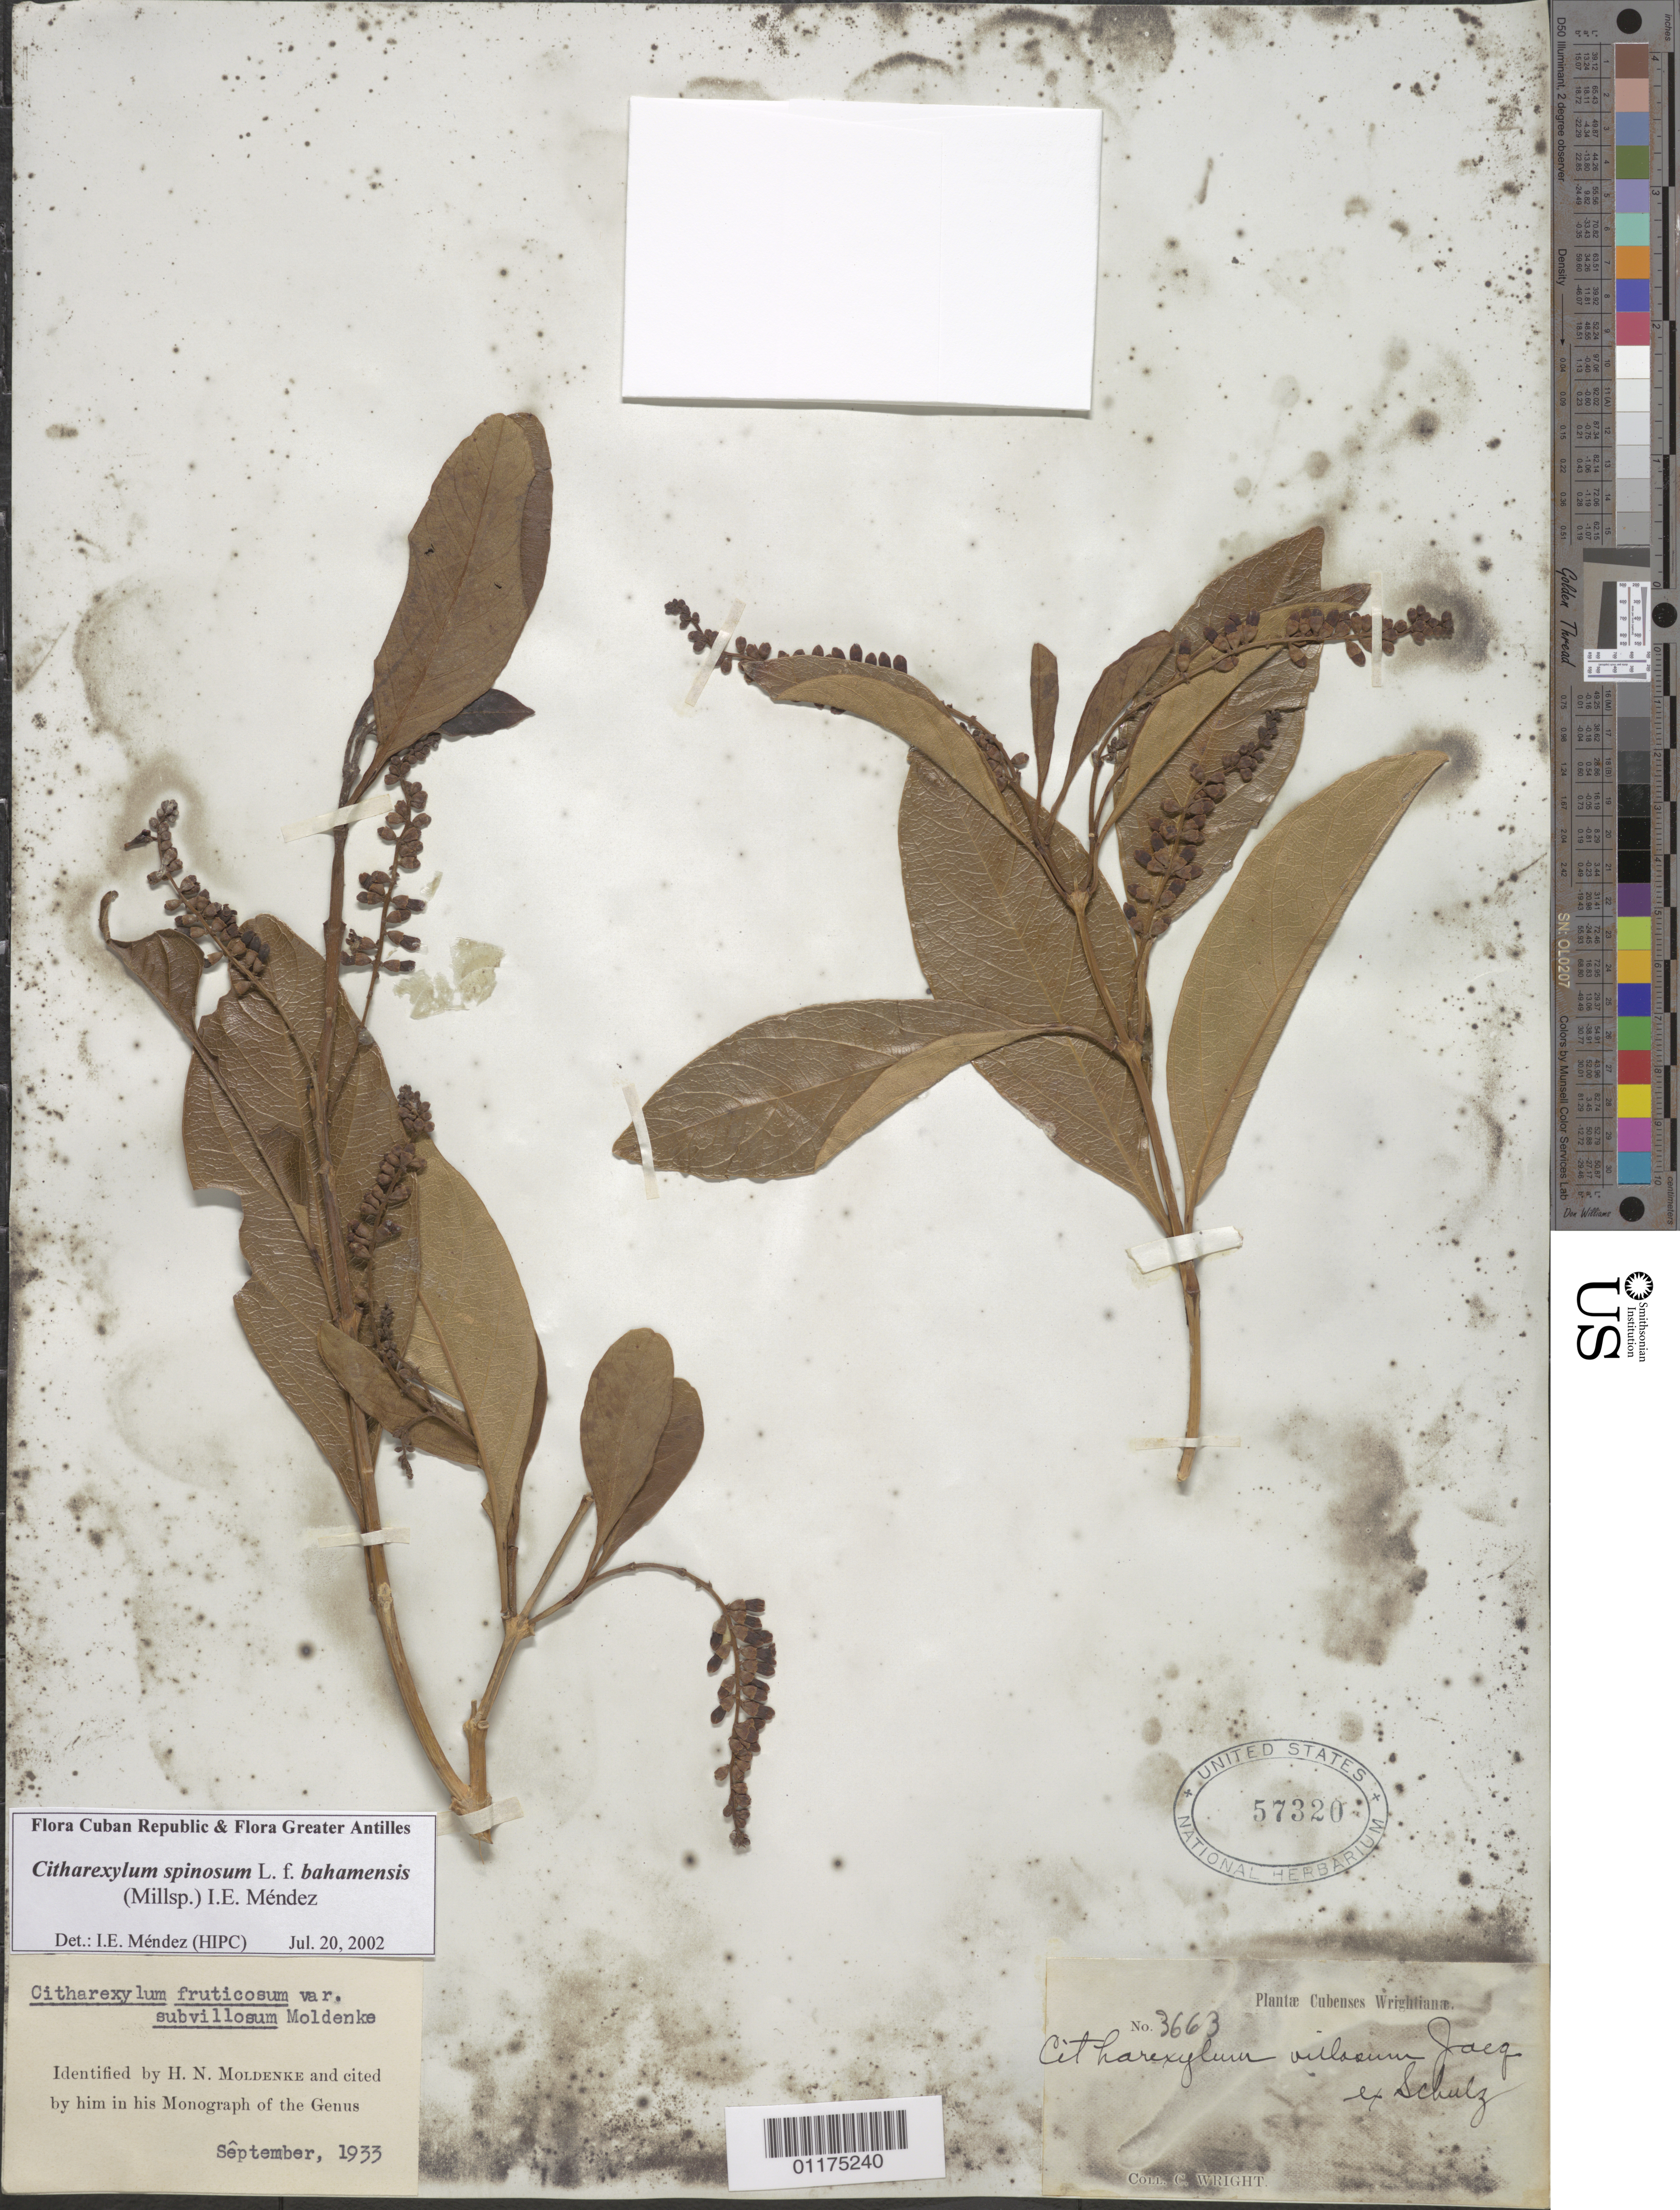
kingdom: Plantae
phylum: Tracheophyta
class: Magnoliopsida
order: Lamiales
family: Verbenaceae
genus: Citharexylum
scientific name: Citharexylum spinosum f. bahamensis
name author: (Millsp.) I.E. Méndez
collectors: C. Wright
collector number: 3663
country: Cuba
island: Cuba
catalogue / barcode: US 57320